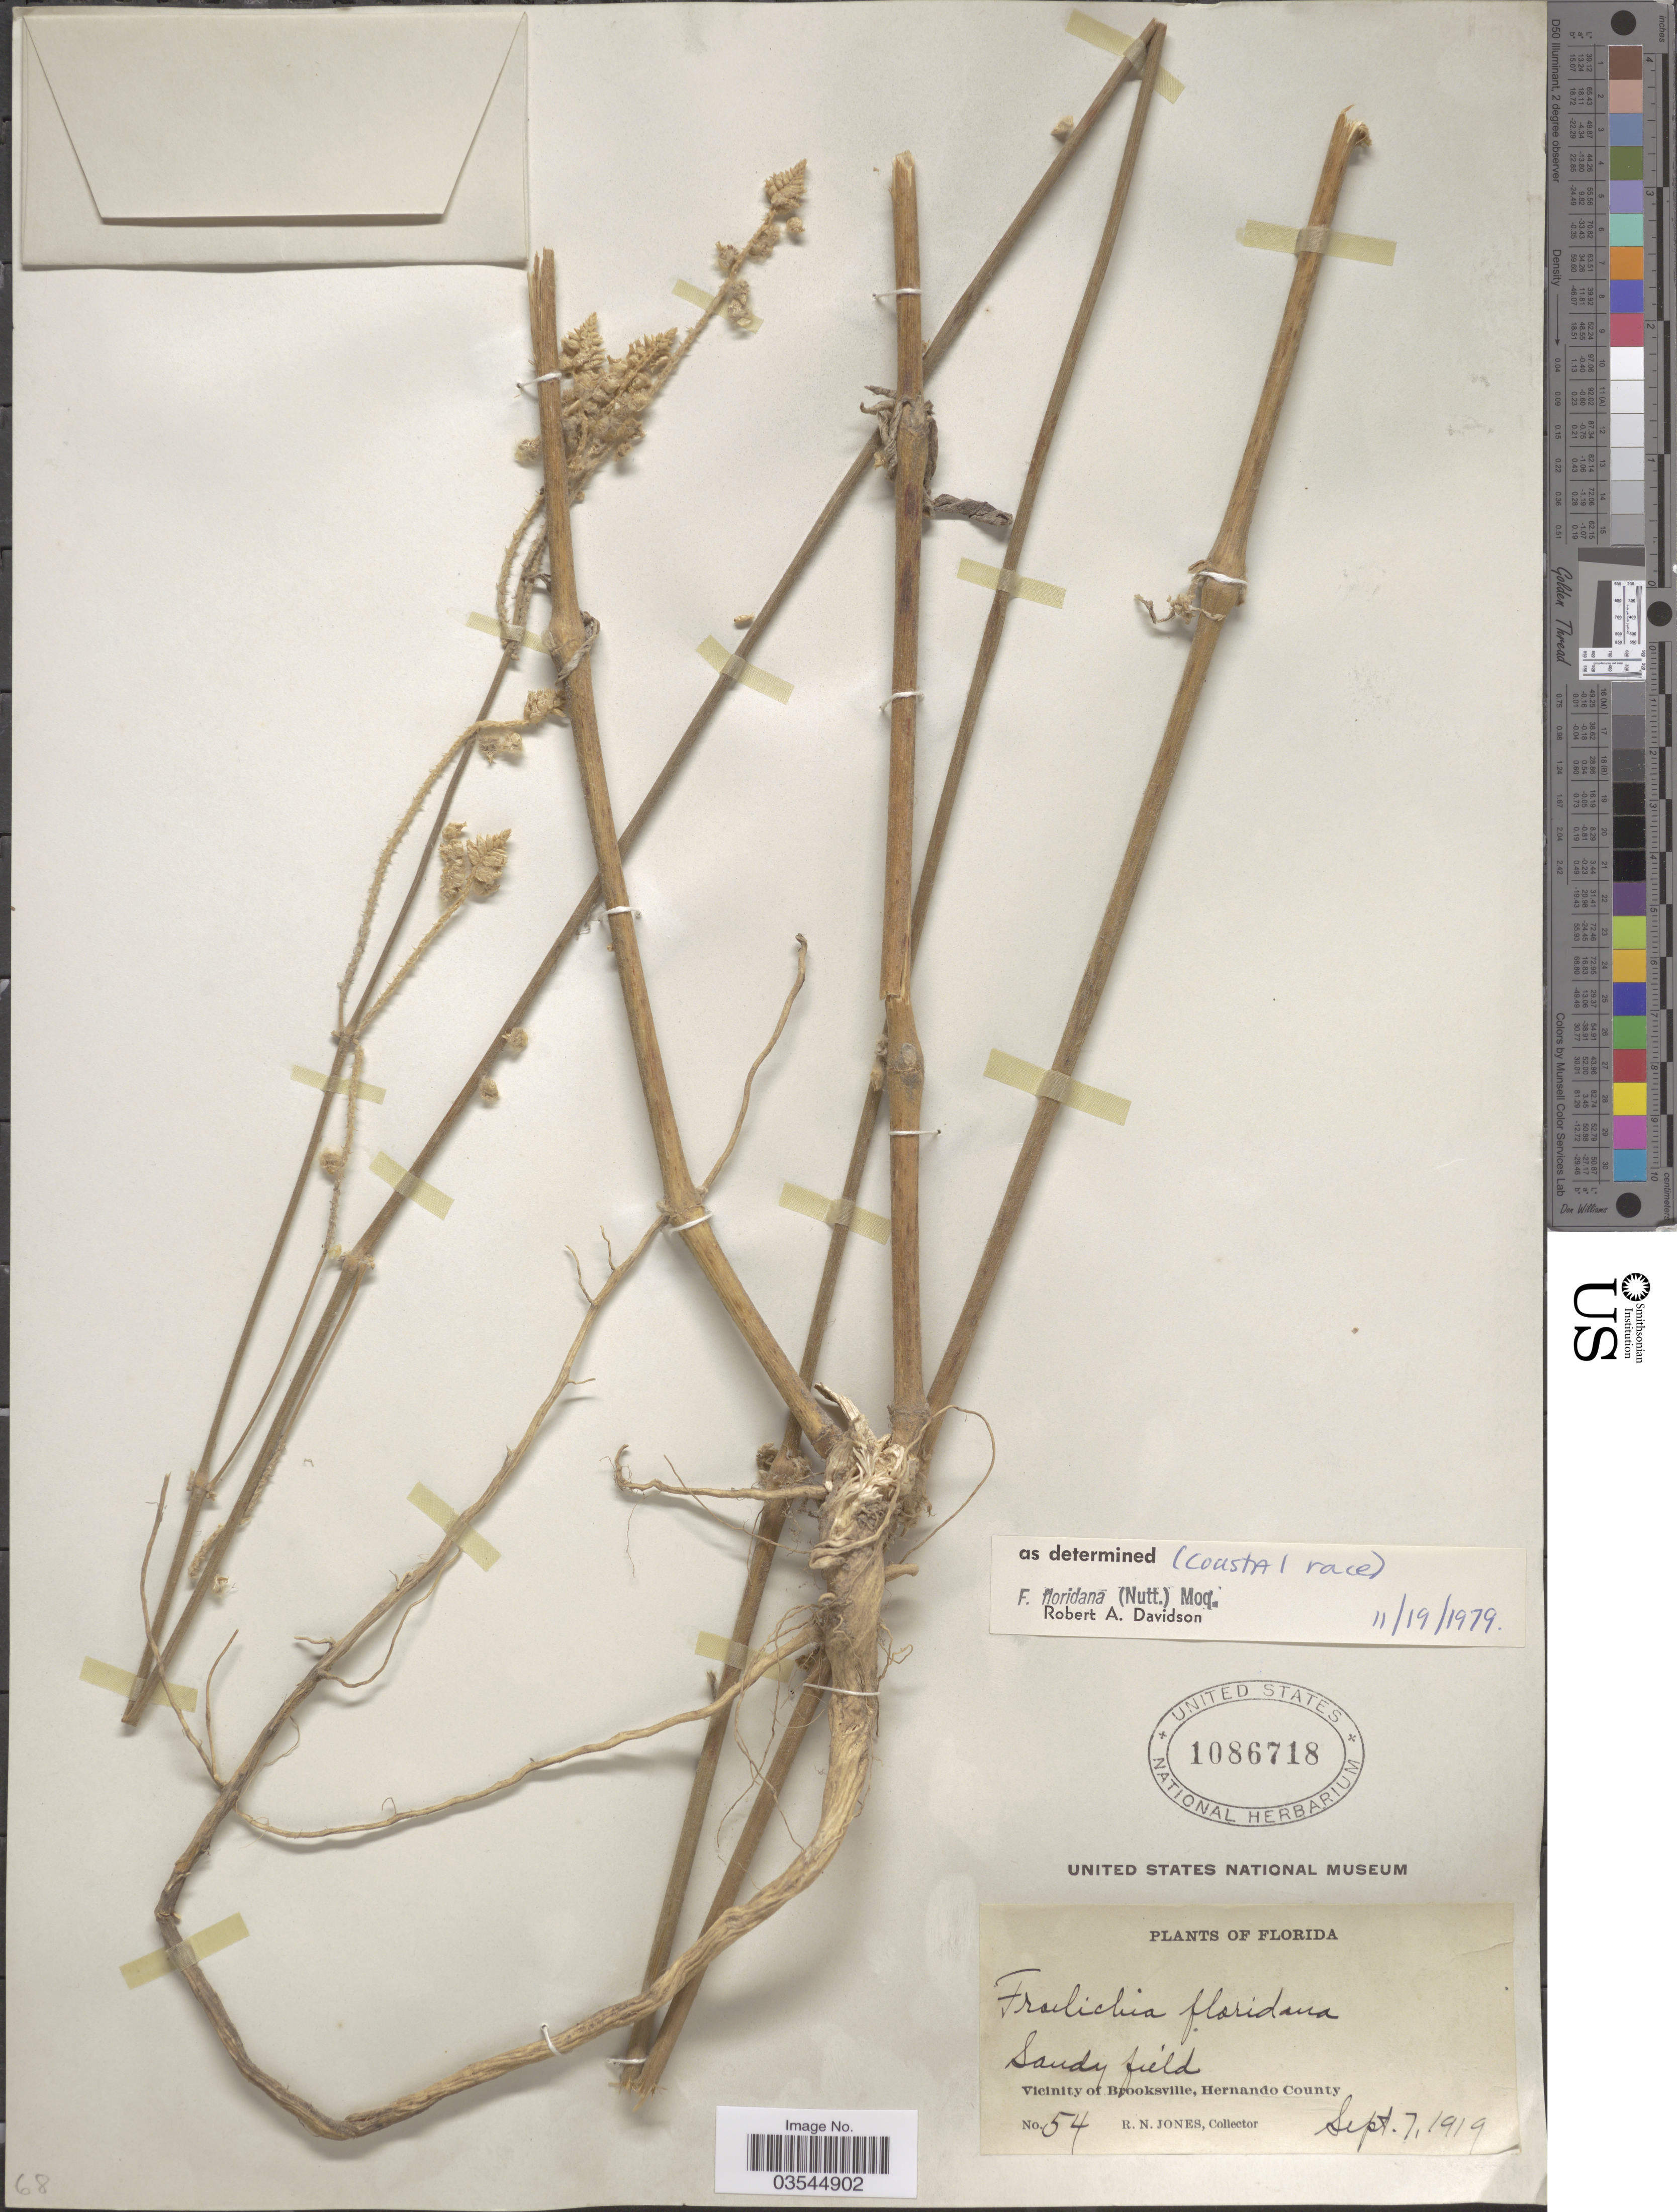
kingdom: Plantae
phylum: Tracheophyta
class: Magnoliopsida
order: Caryophyllales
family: Amaranthaceae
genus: Froelichia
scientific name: Froelichia floridana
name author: (Nutt.) Moq.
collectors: R. N. Jones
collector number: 54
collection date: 1919-09-07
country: United States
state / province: Florida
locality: Vicinity of Brooksville, Hernando County.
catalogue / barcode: US 1086718